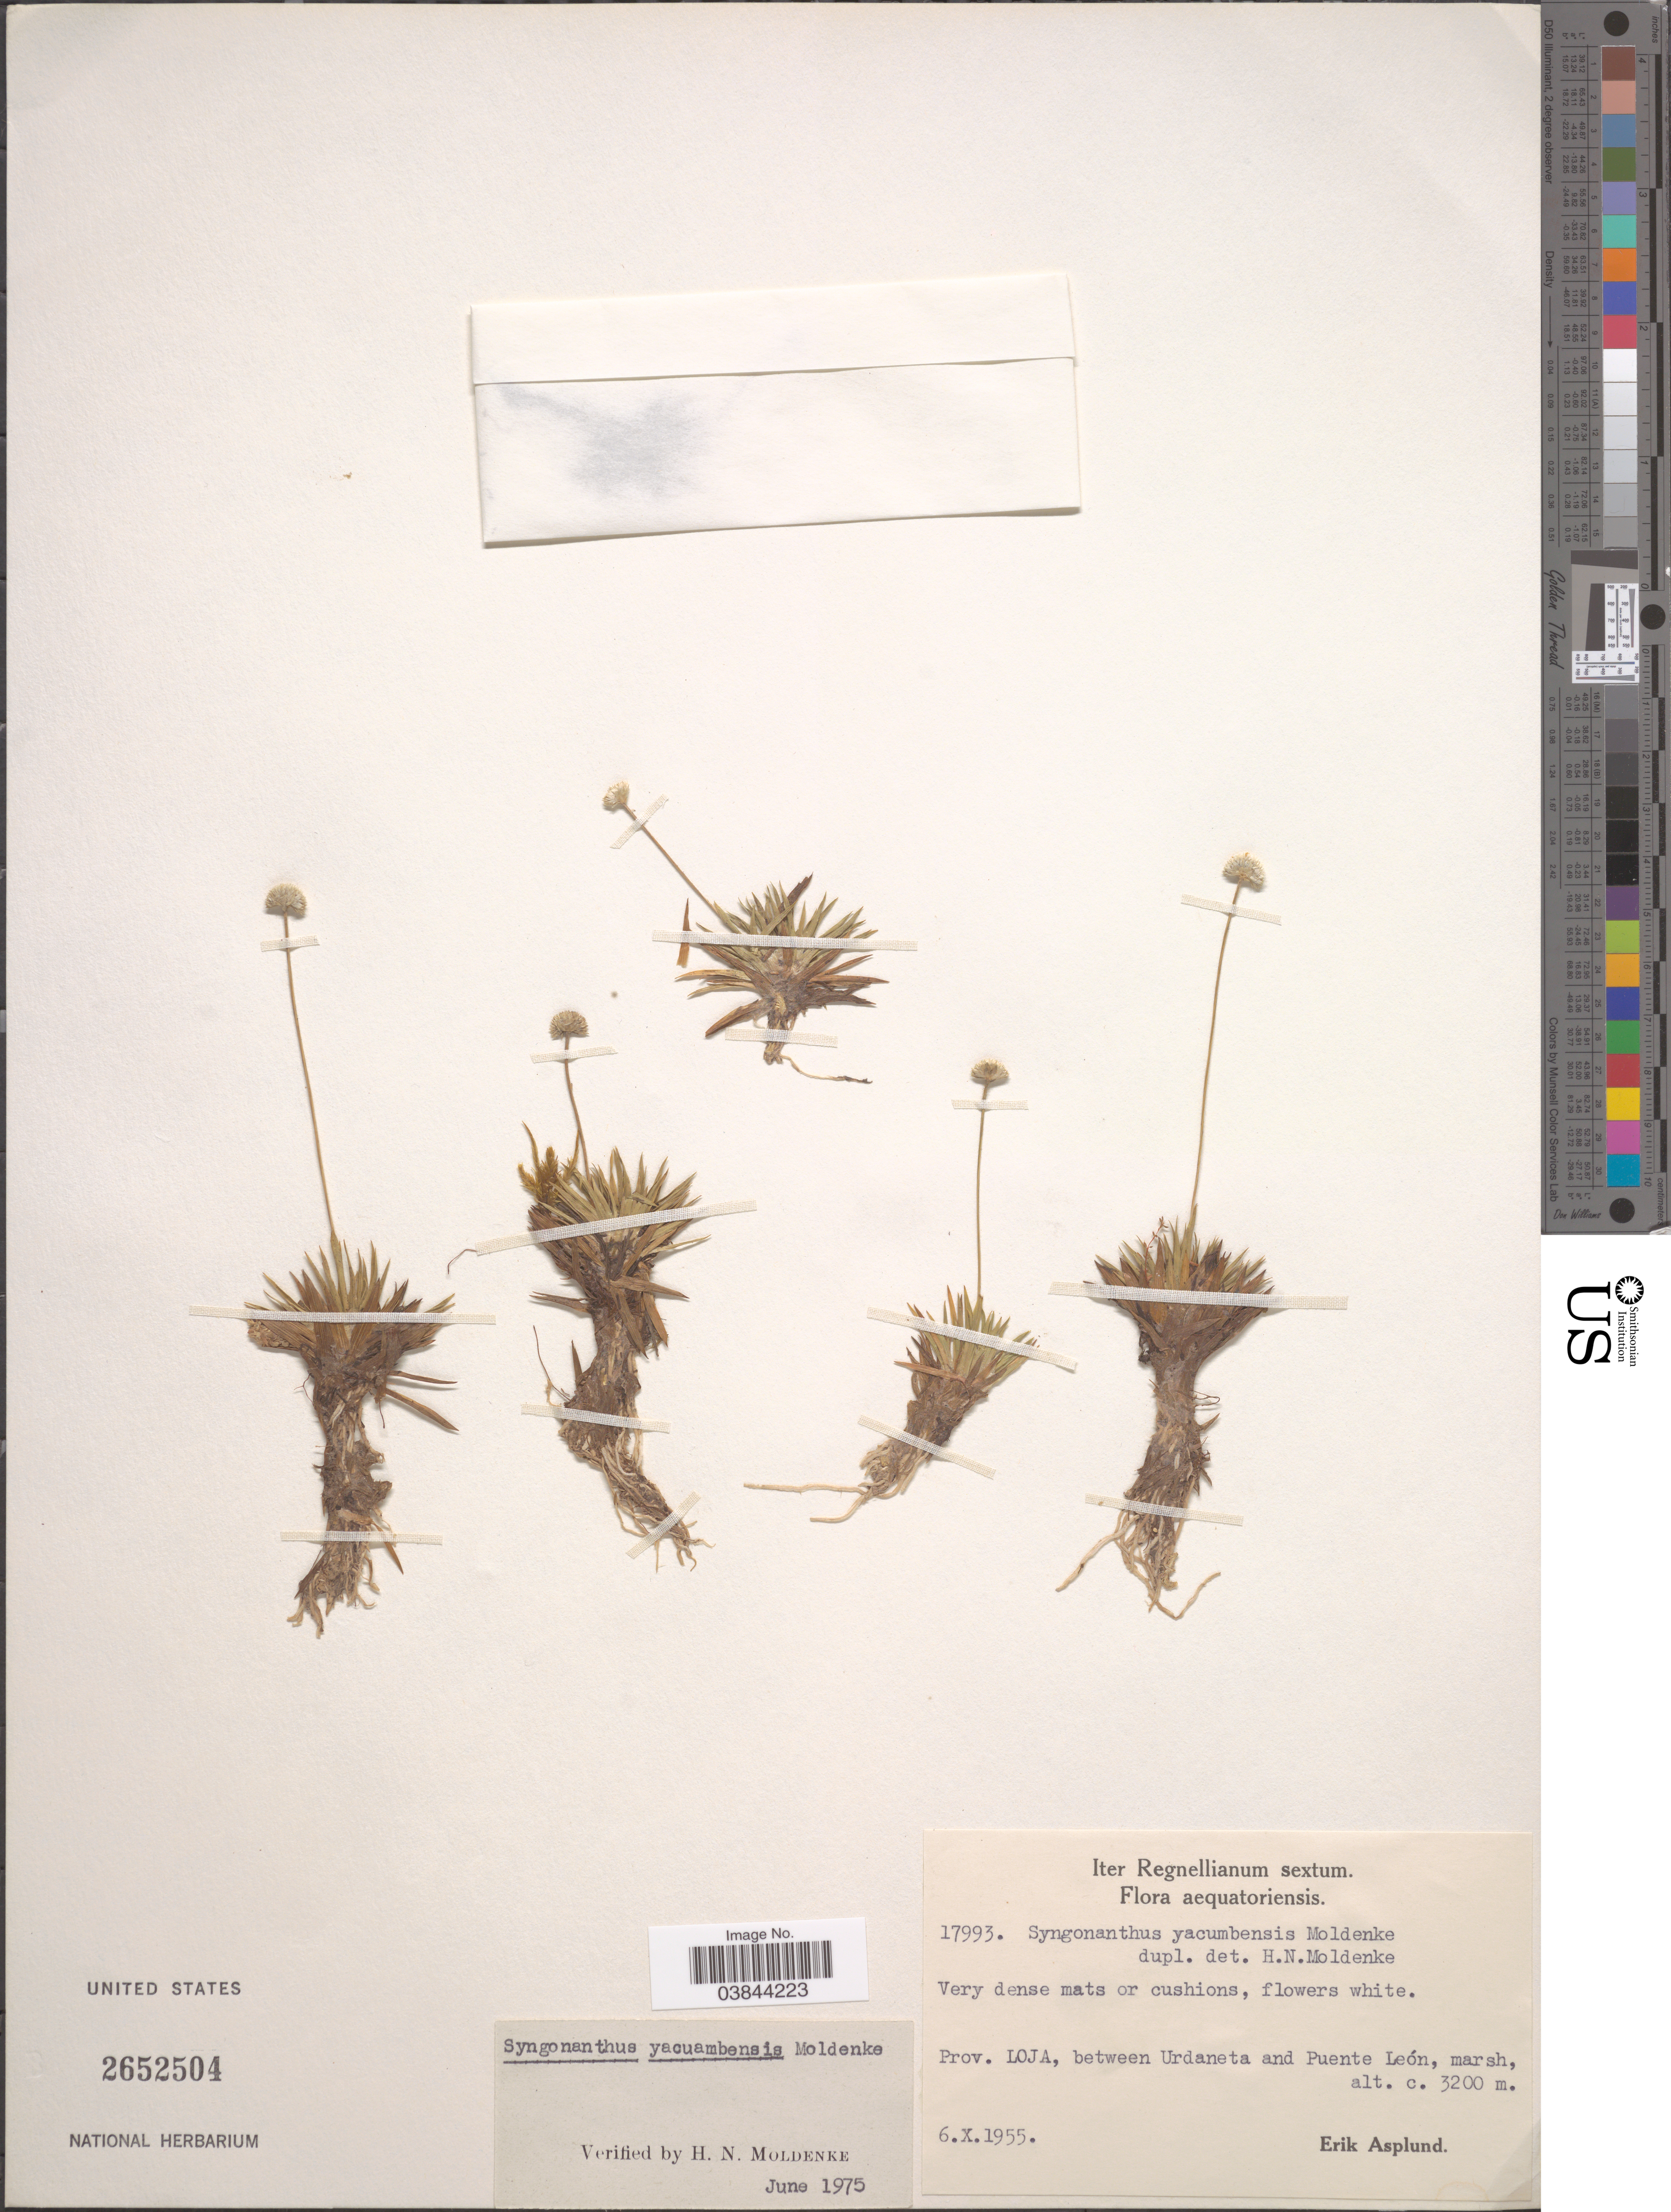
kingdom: Plantae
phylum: Tracheophyta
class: Liliopsida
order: Poales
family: Eriocaulaceae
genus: Syngonanthus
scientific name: Syngonanthus yacuambensis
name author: Moldenke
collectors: E. Asplund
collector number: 17993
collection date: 1955-10-06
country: Ecuador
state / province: Loja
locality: Aequatoriensis. Between Urdaneta and Puente León.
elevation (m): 3200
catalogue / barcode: US 2652504